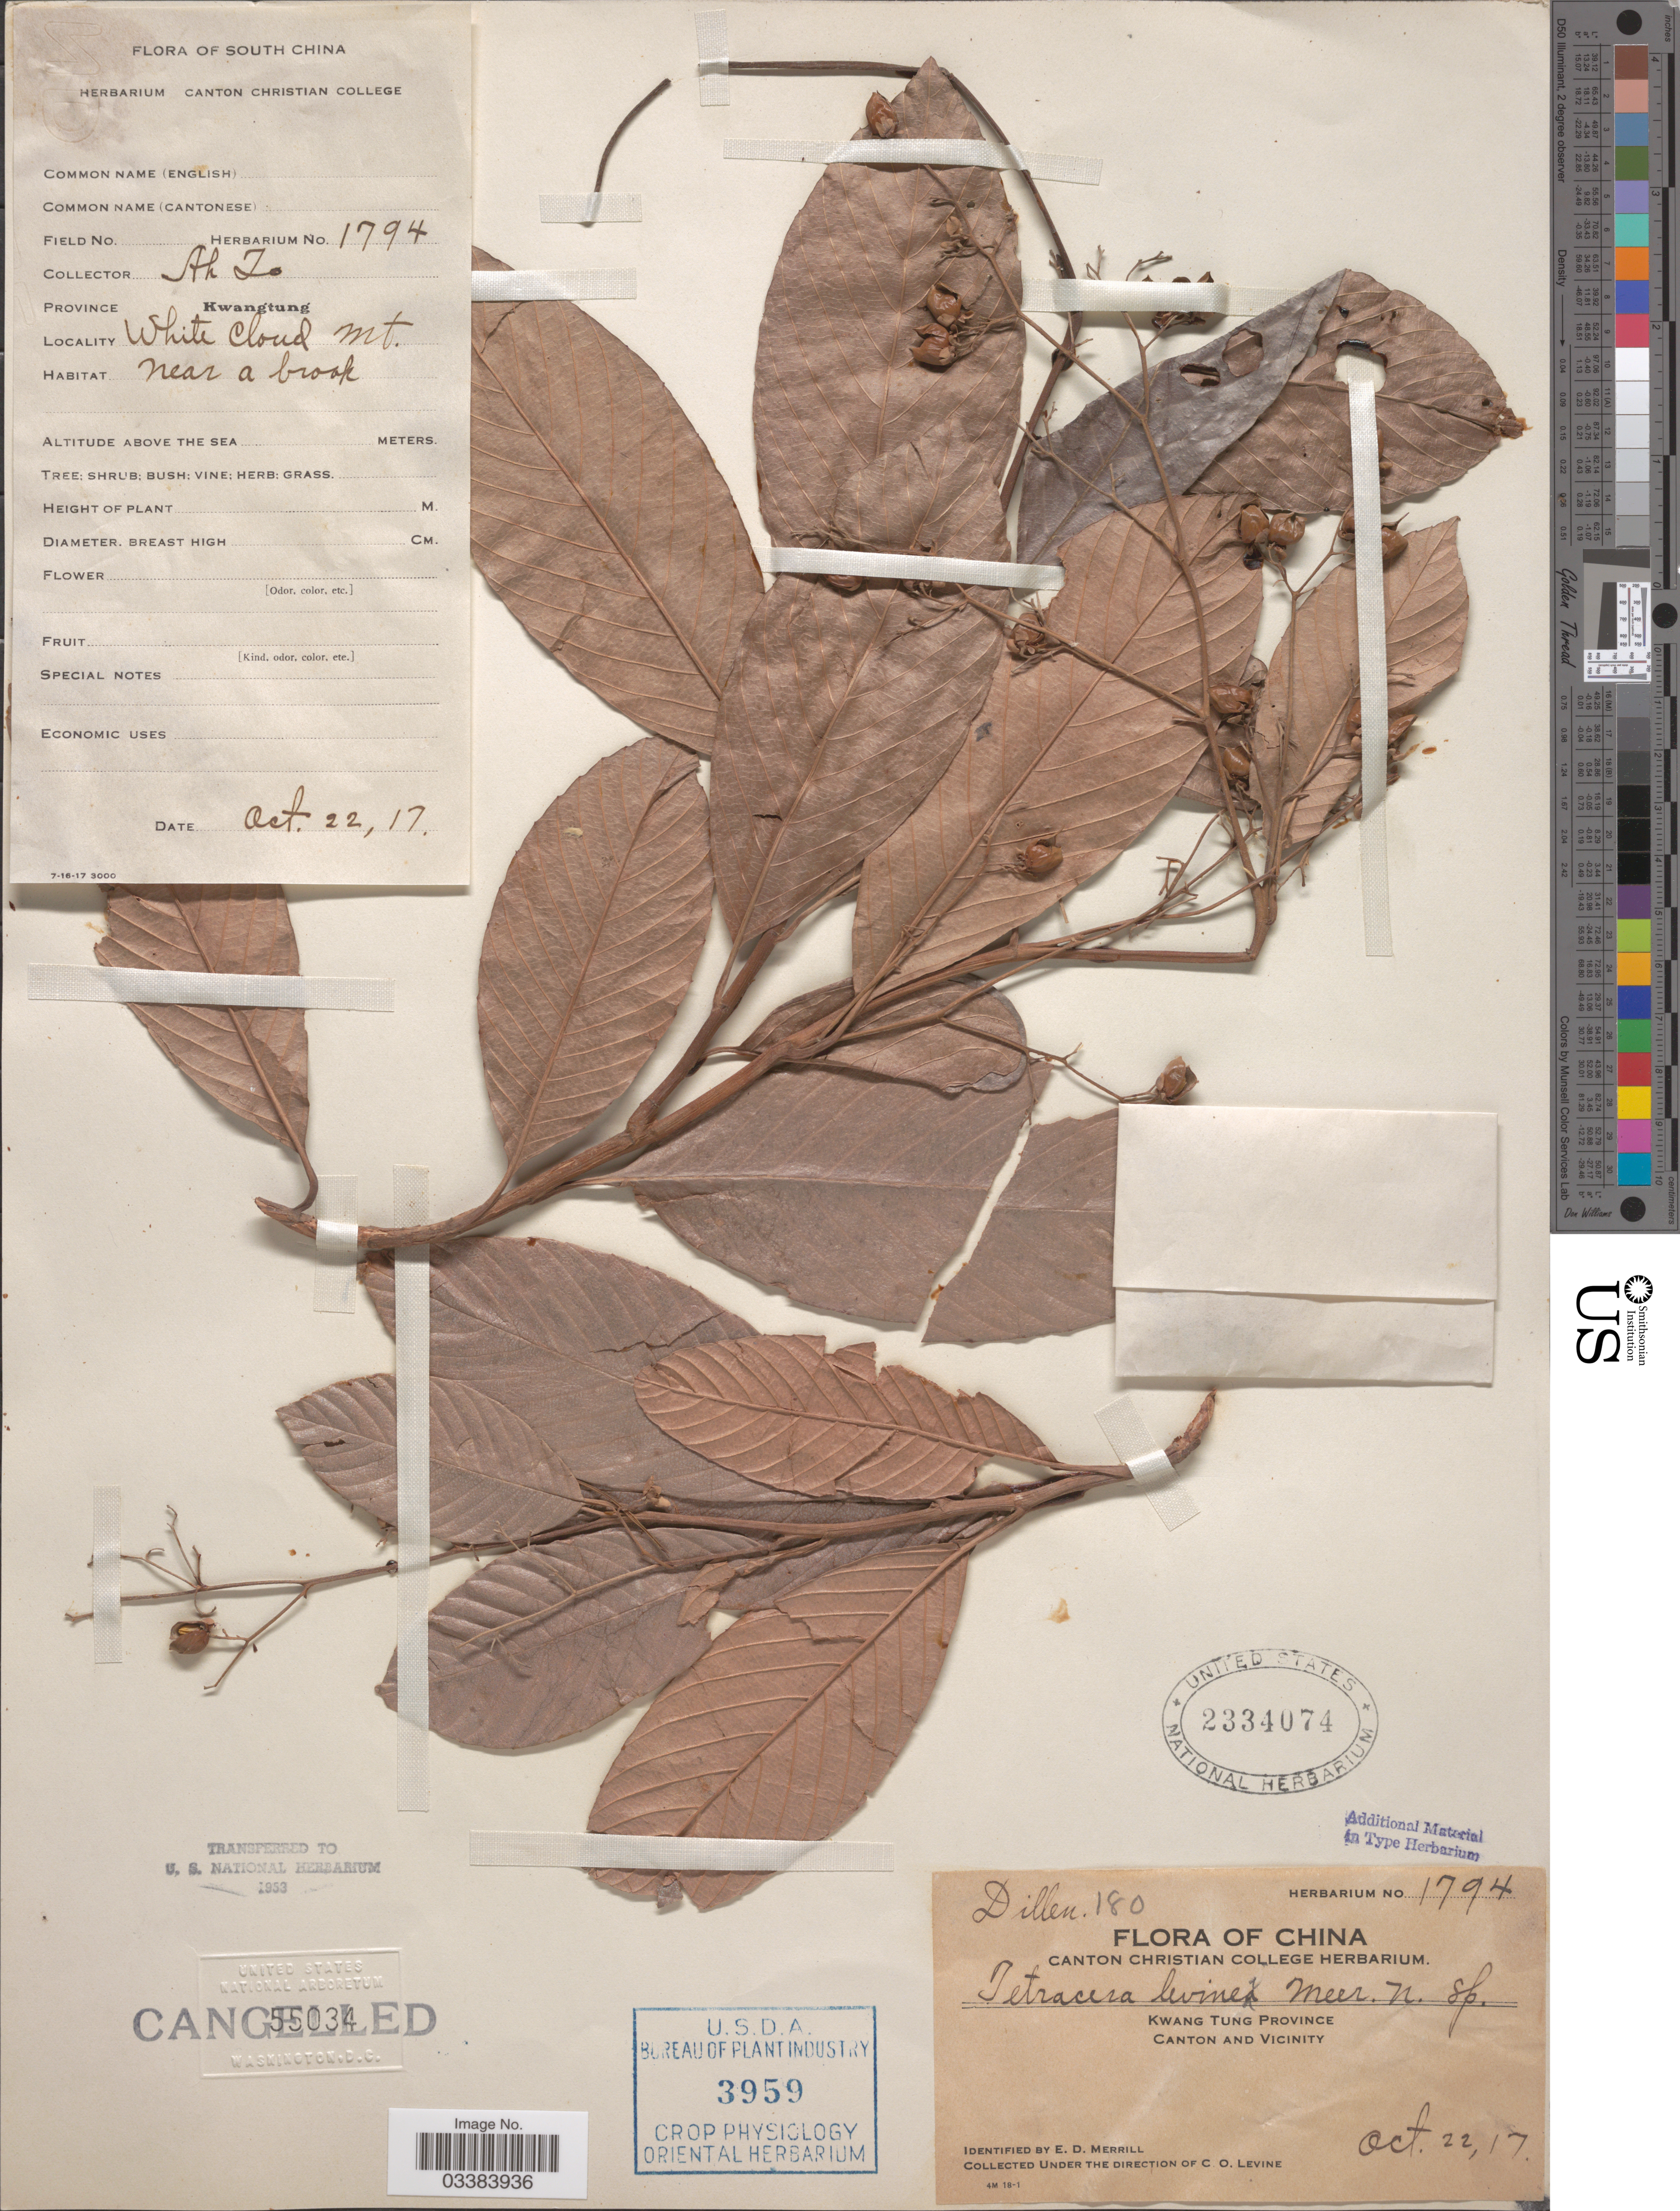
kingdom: Plantae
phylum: Tracheophyta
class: Magnoliopsida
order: Dilleniales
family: Dilleniaceae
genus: Tetracera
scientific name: Tetracera levinei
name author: Merr.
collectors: Ah To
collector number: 1794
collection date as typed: Transcribed d/m/y: 22/10/17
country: China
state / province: Guangdong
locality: South China. Kwangtung Province. Canton and Vicinity. White Cloud Mt.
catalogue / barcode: US 2334074